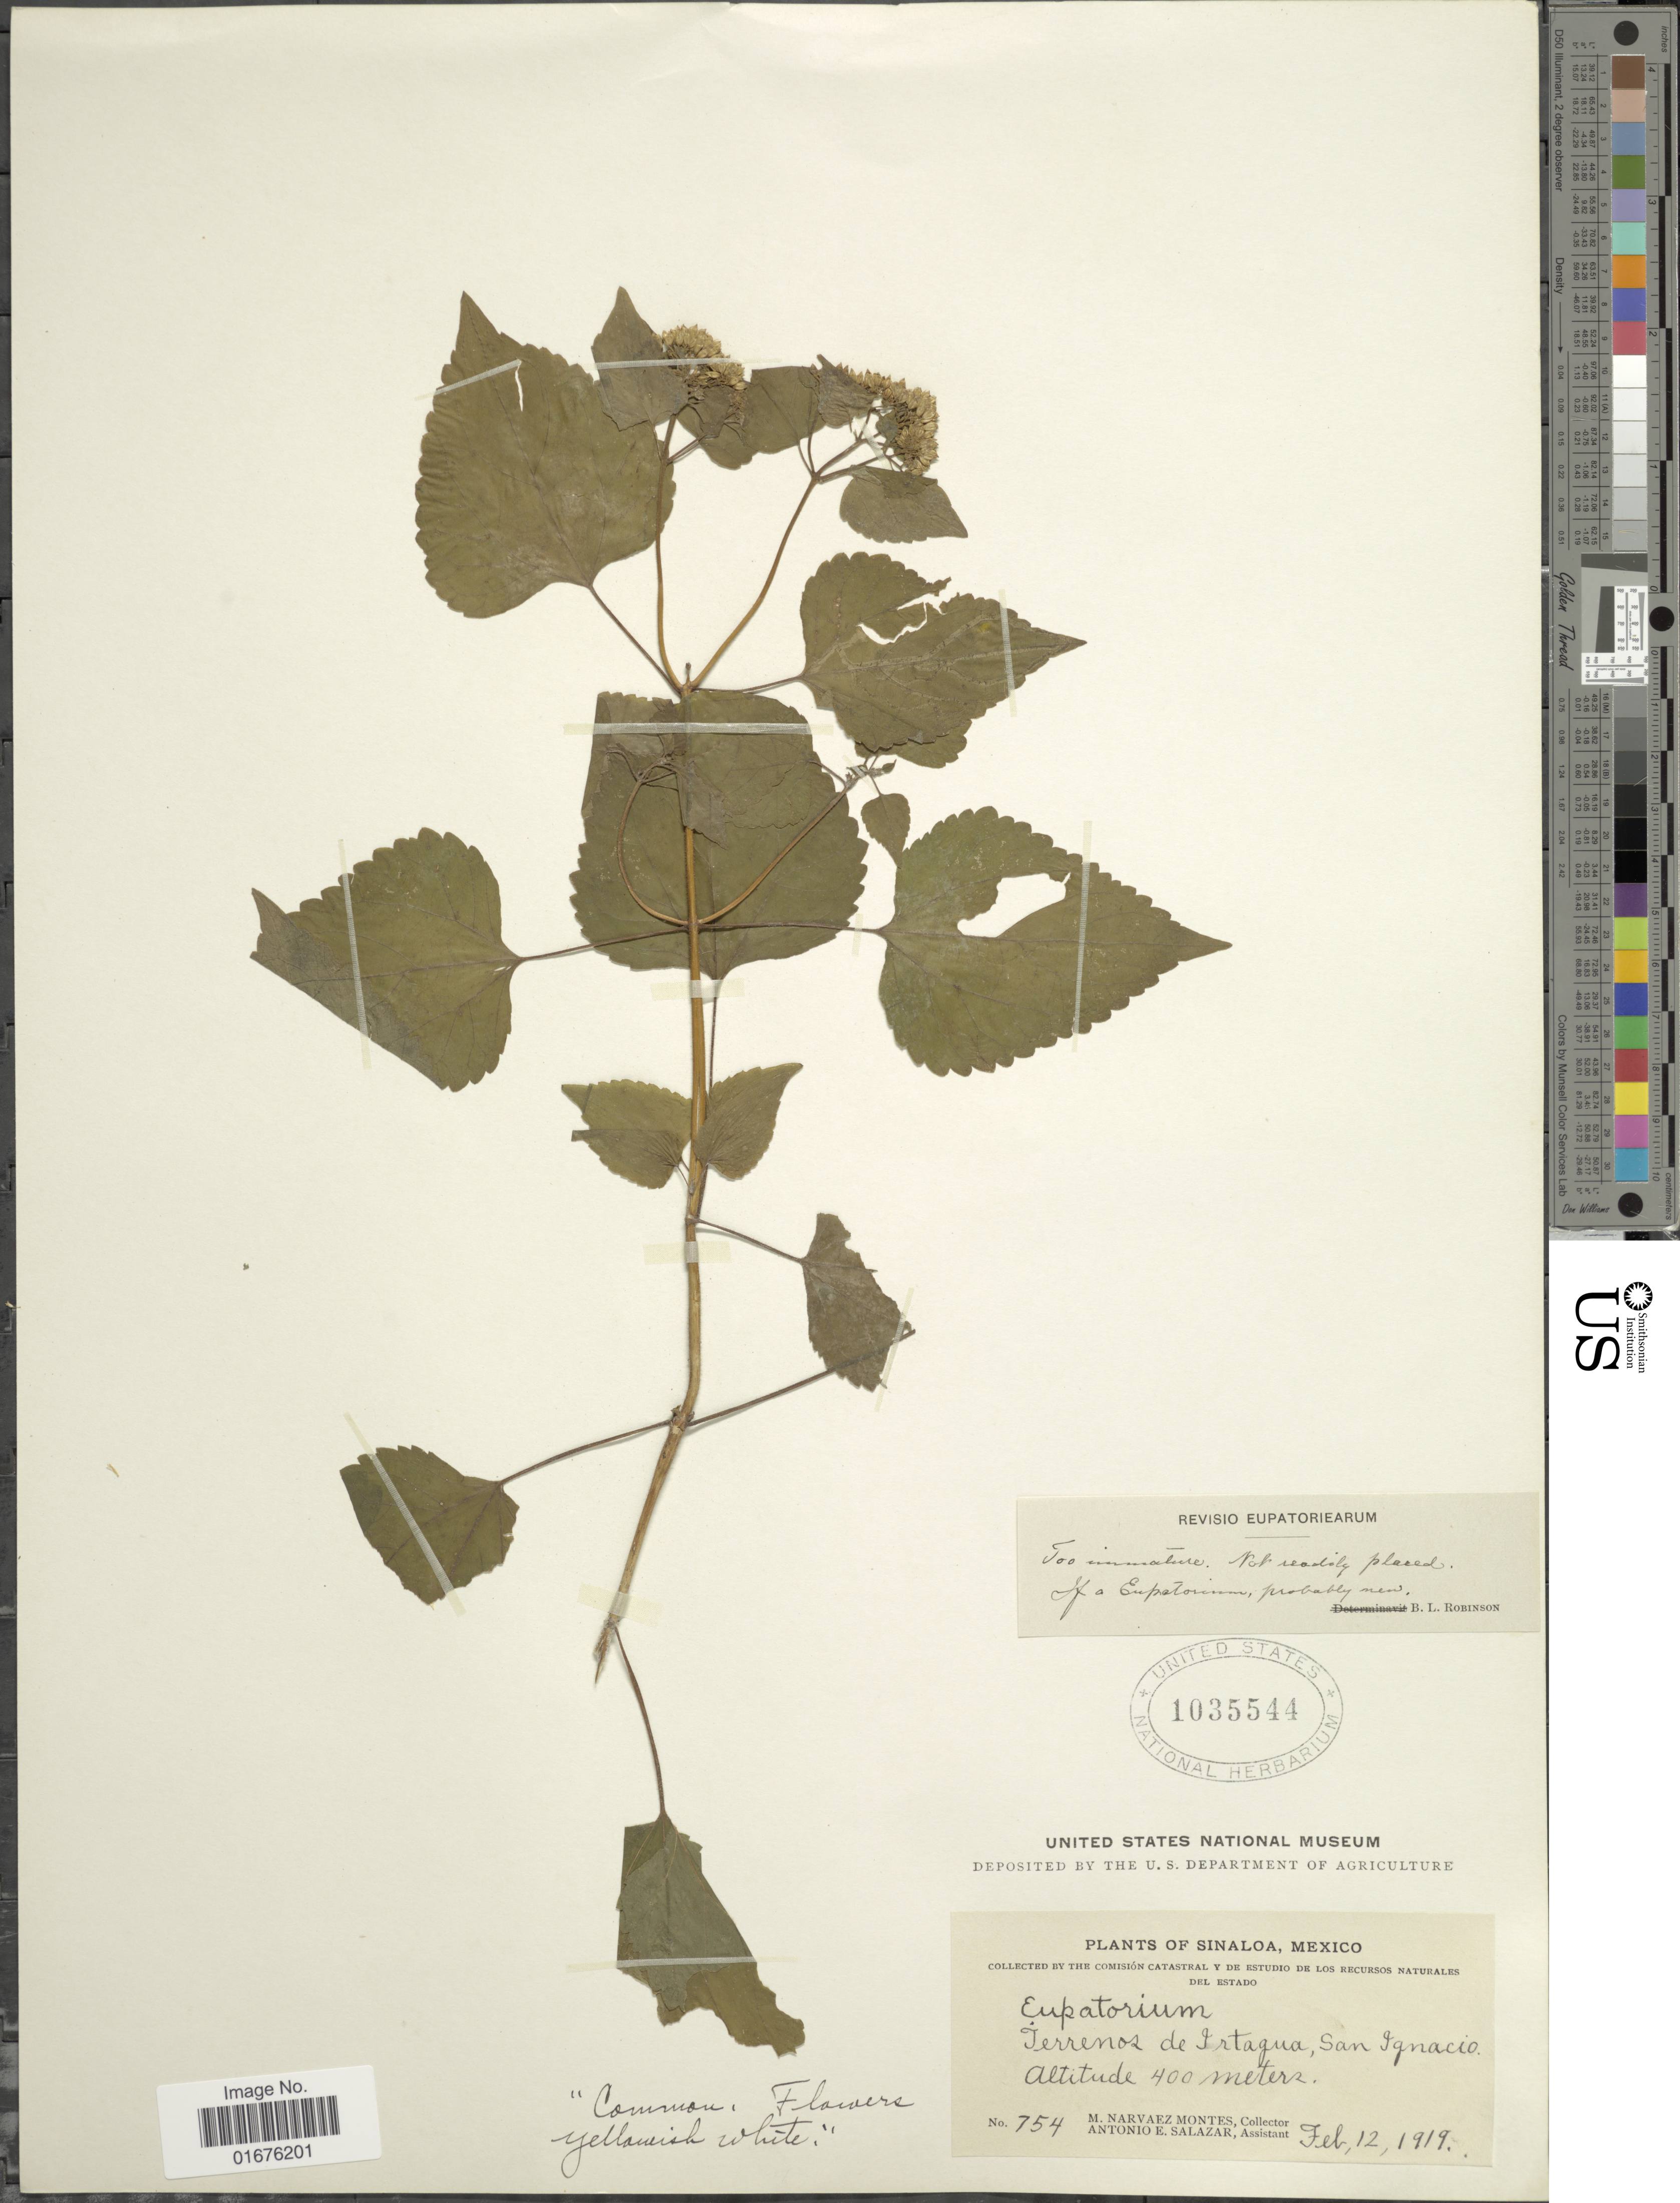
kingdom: Plantae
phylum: Tracheophyta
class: Magnoliopsida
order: Asterales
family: Asteraceae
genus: Ageratina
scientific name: Ageratina mariarum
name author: (B.L. Rob.) R.M. King & H. Rob.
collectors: M. Narvaez-Montes & A. E. Salazar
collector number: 754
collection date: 1919-02-12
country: Mexico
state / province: Sinaloa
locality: Terrenos de Irtagua, San Ignacio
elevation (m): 400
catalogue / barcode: US 1035544